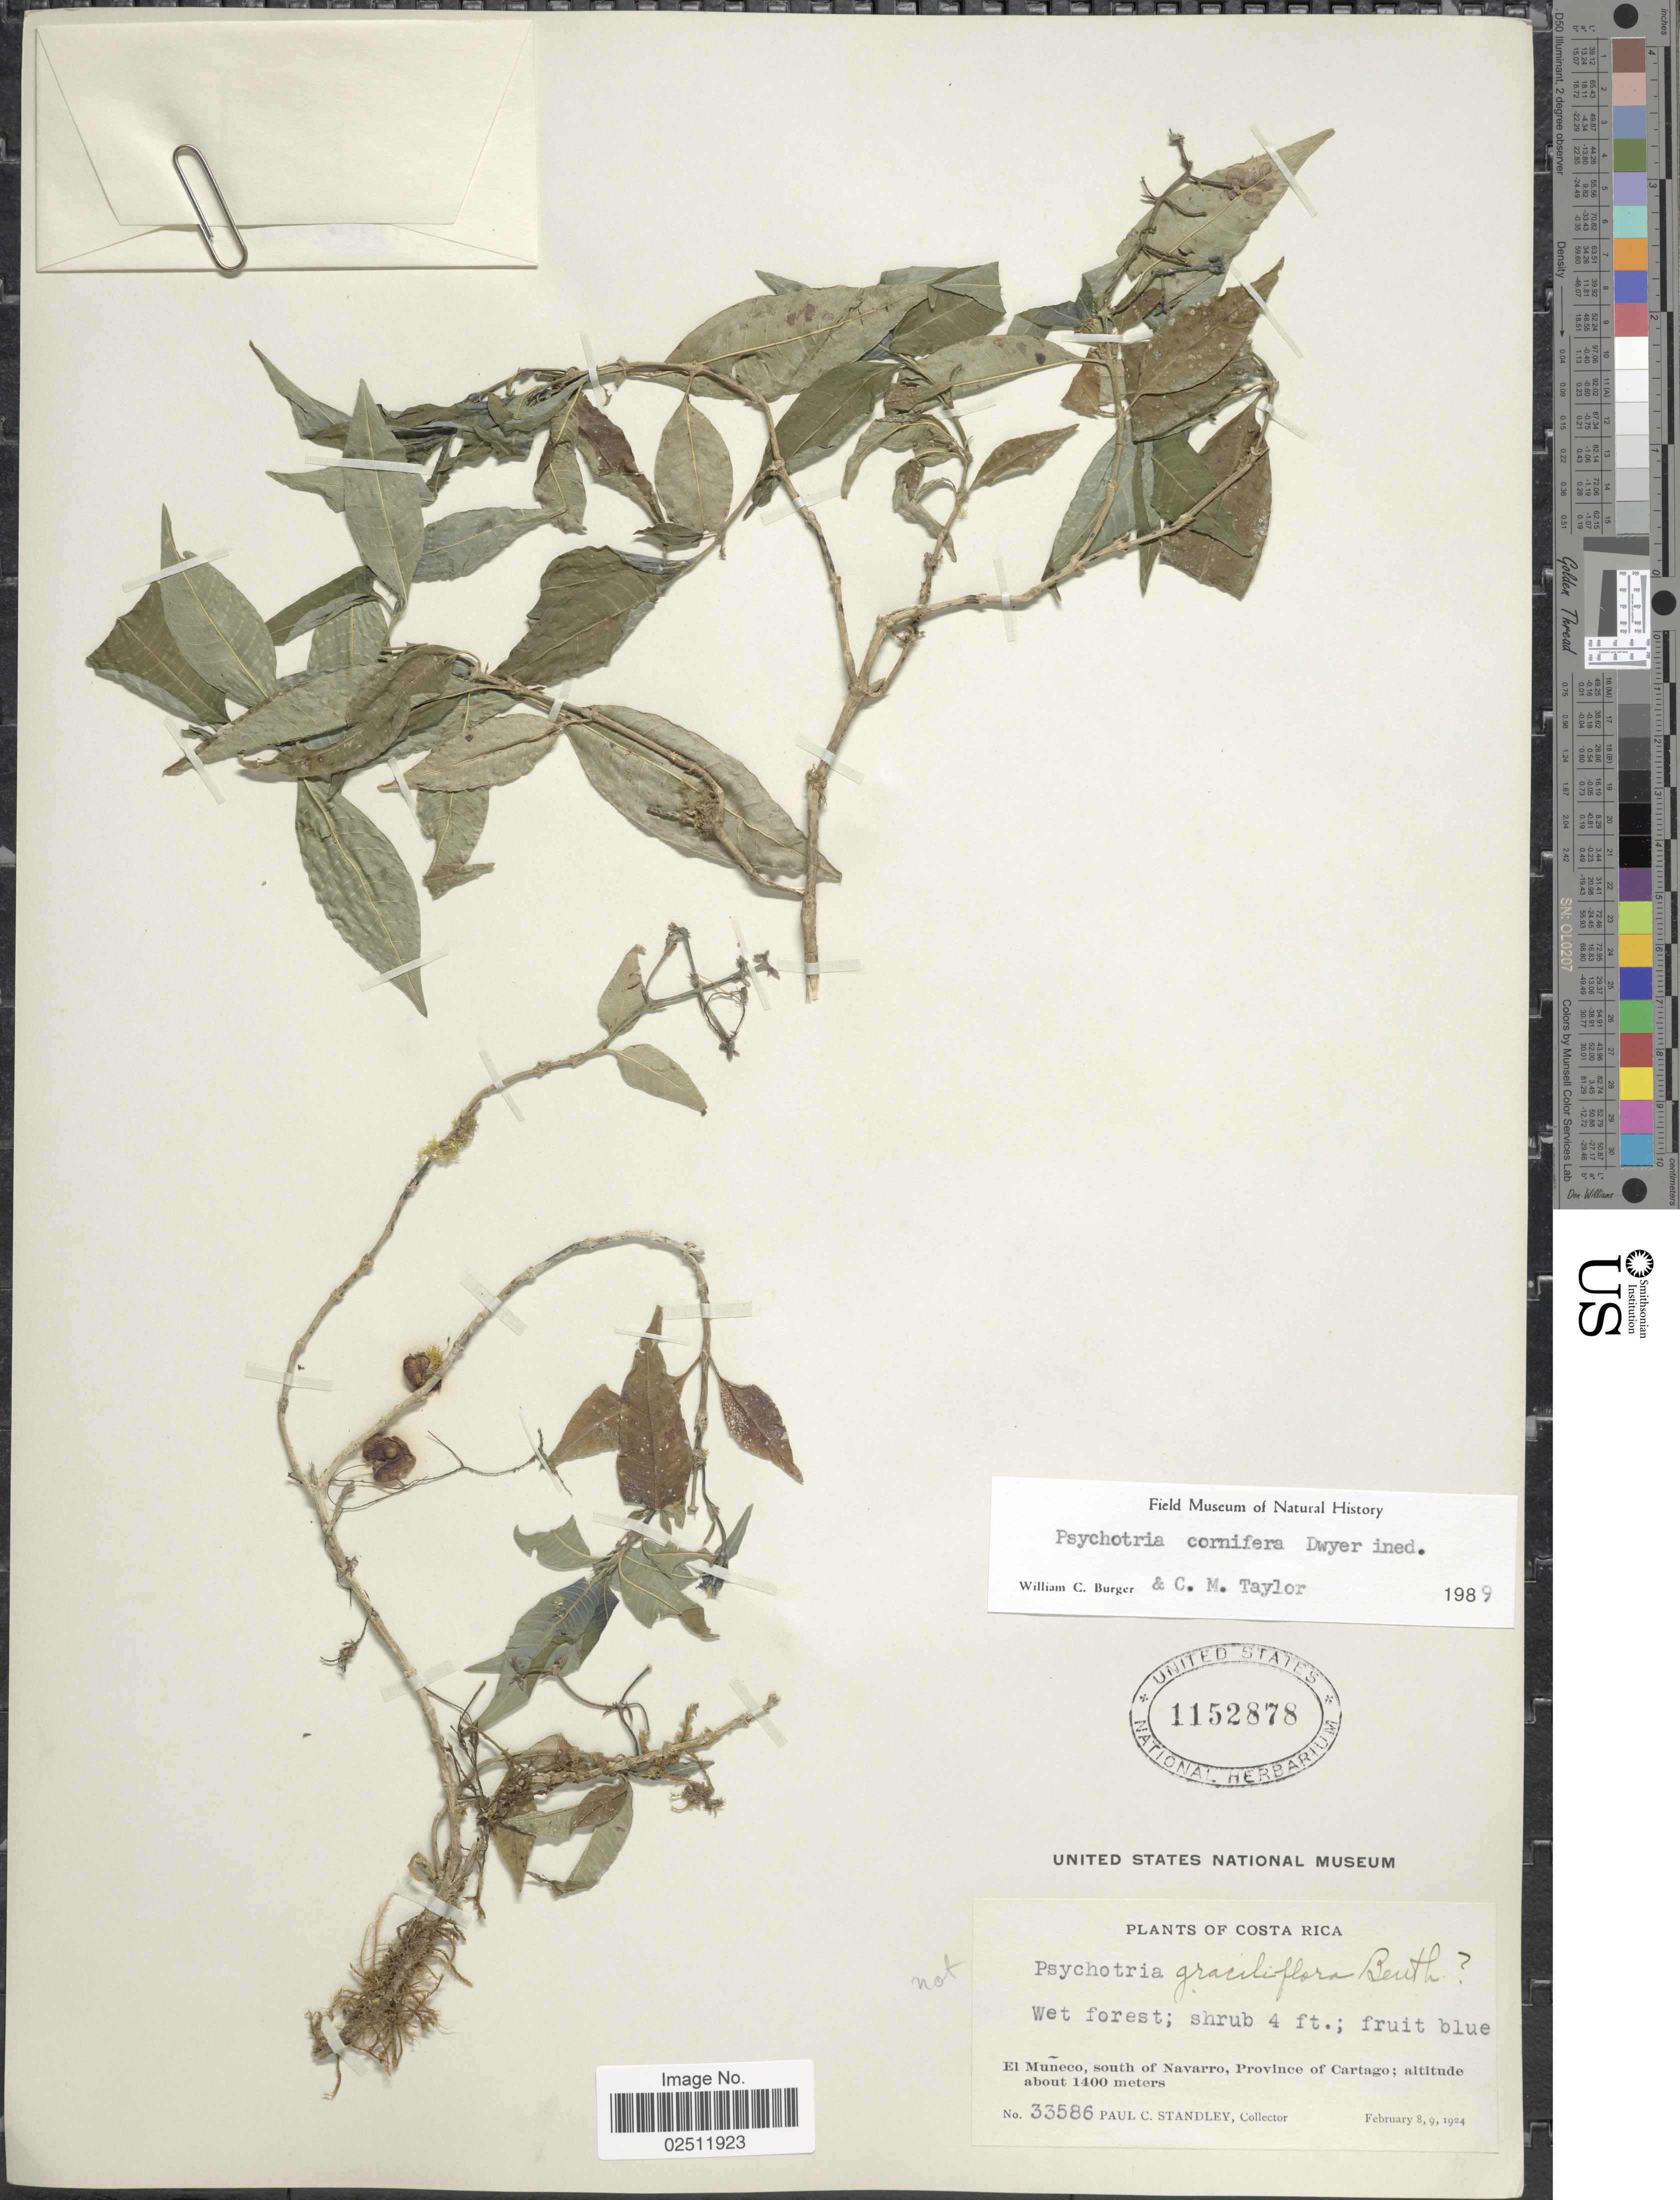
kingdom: Plantae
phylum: Tracheophyta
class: Magnoliopsida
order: Gentianales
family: Rubiaceae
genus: Psychotria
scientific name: Psychotria cornifera Dwyer sp. nov. ined.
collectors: P. C. Standley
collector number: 33586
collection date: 1924-02-08/1924-02-09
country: Costa Rica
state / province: Cartago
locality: El Muneco, south of Navarro.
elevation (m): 1400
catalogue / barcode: US 1152878